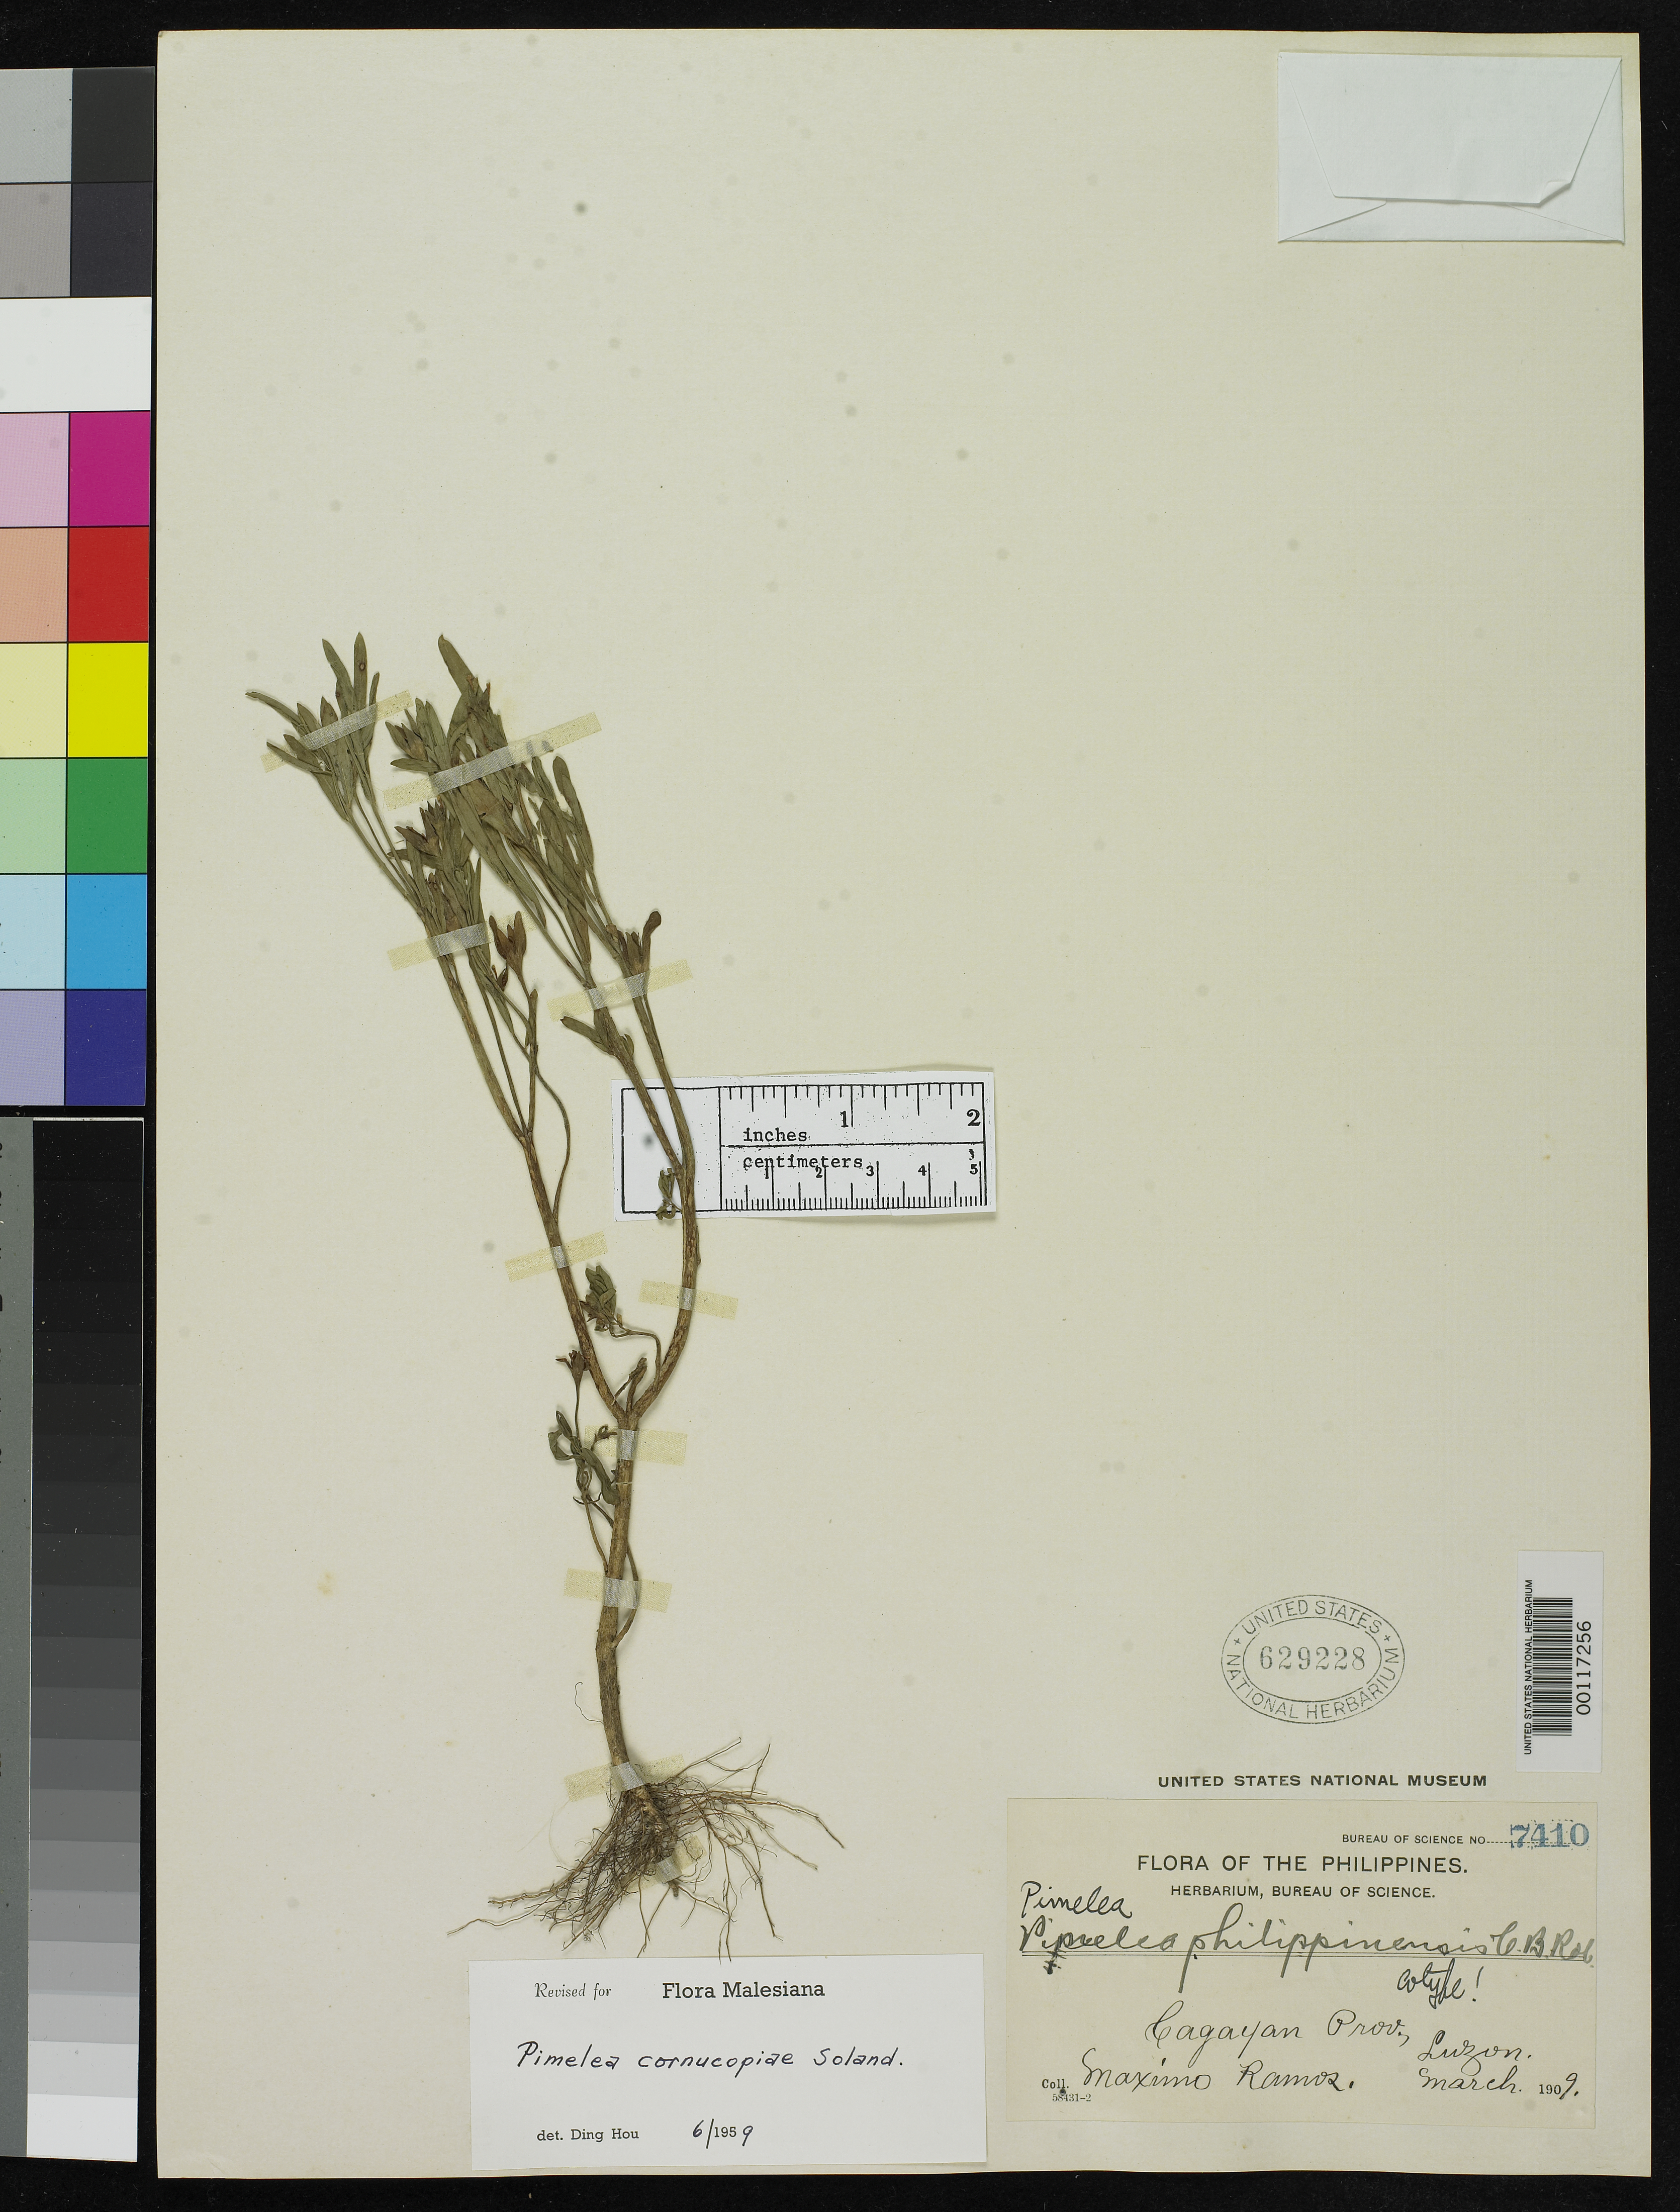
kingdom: Plantae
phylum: Tracheophyta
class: Magnoliopsida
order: Malvales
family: Thymelaeaceae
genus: Pimelea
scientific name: Pimelea philippinensis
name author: C.B. Rob.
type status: Isotype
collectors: M. Ramos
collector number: Bur. Sci. 7410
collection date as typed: Mar 1909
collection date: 1909-03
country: Philippines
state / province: Cagayan Valley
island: Luzon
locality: Sanchez Mira. Cagayan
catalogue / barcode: US 629228